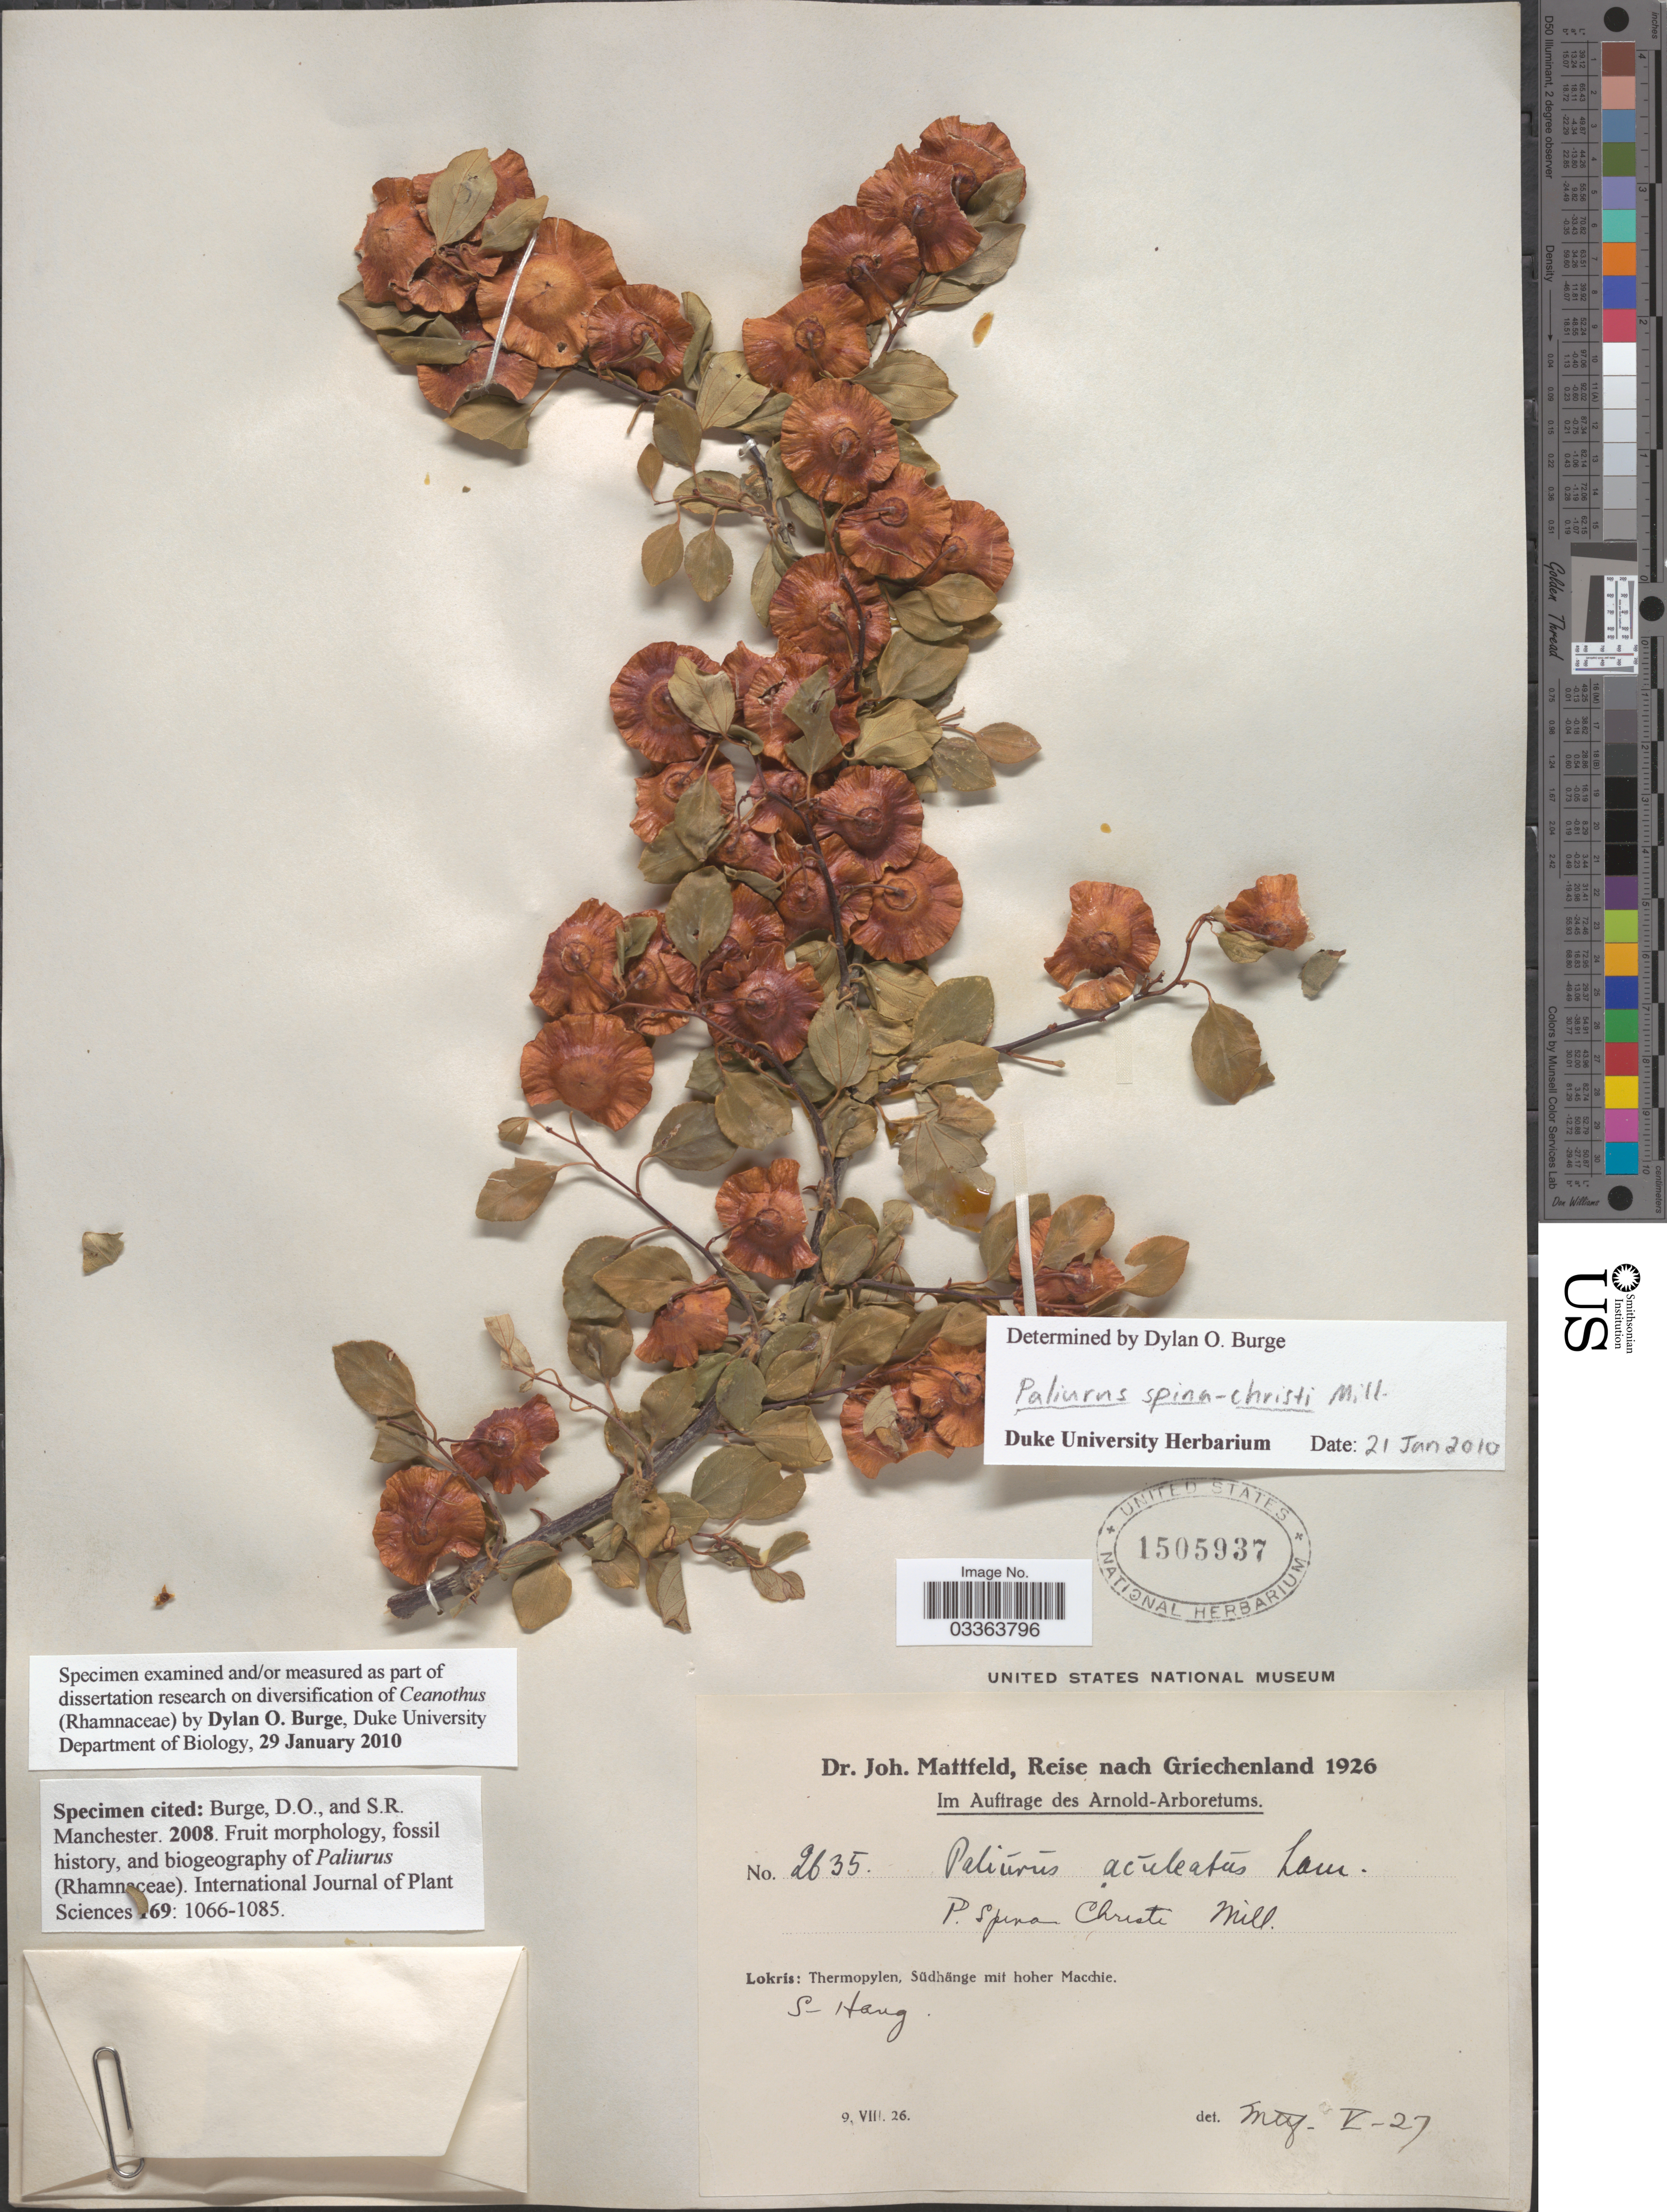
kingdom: Plantae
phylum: Tracheophyta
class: Magnoliopsida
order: Rosales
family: Rhamnaceae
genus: Paliurus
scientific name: Paliurus spina-christi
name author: Mill.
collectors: J. Mattfeld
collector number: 2635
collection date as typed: Transcribed d/m/y: 9/8/26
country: Greece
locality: Lokris: Thermopylen, Südhänge mit hoher Macchie. S. Hang.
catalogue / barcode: US 1505937